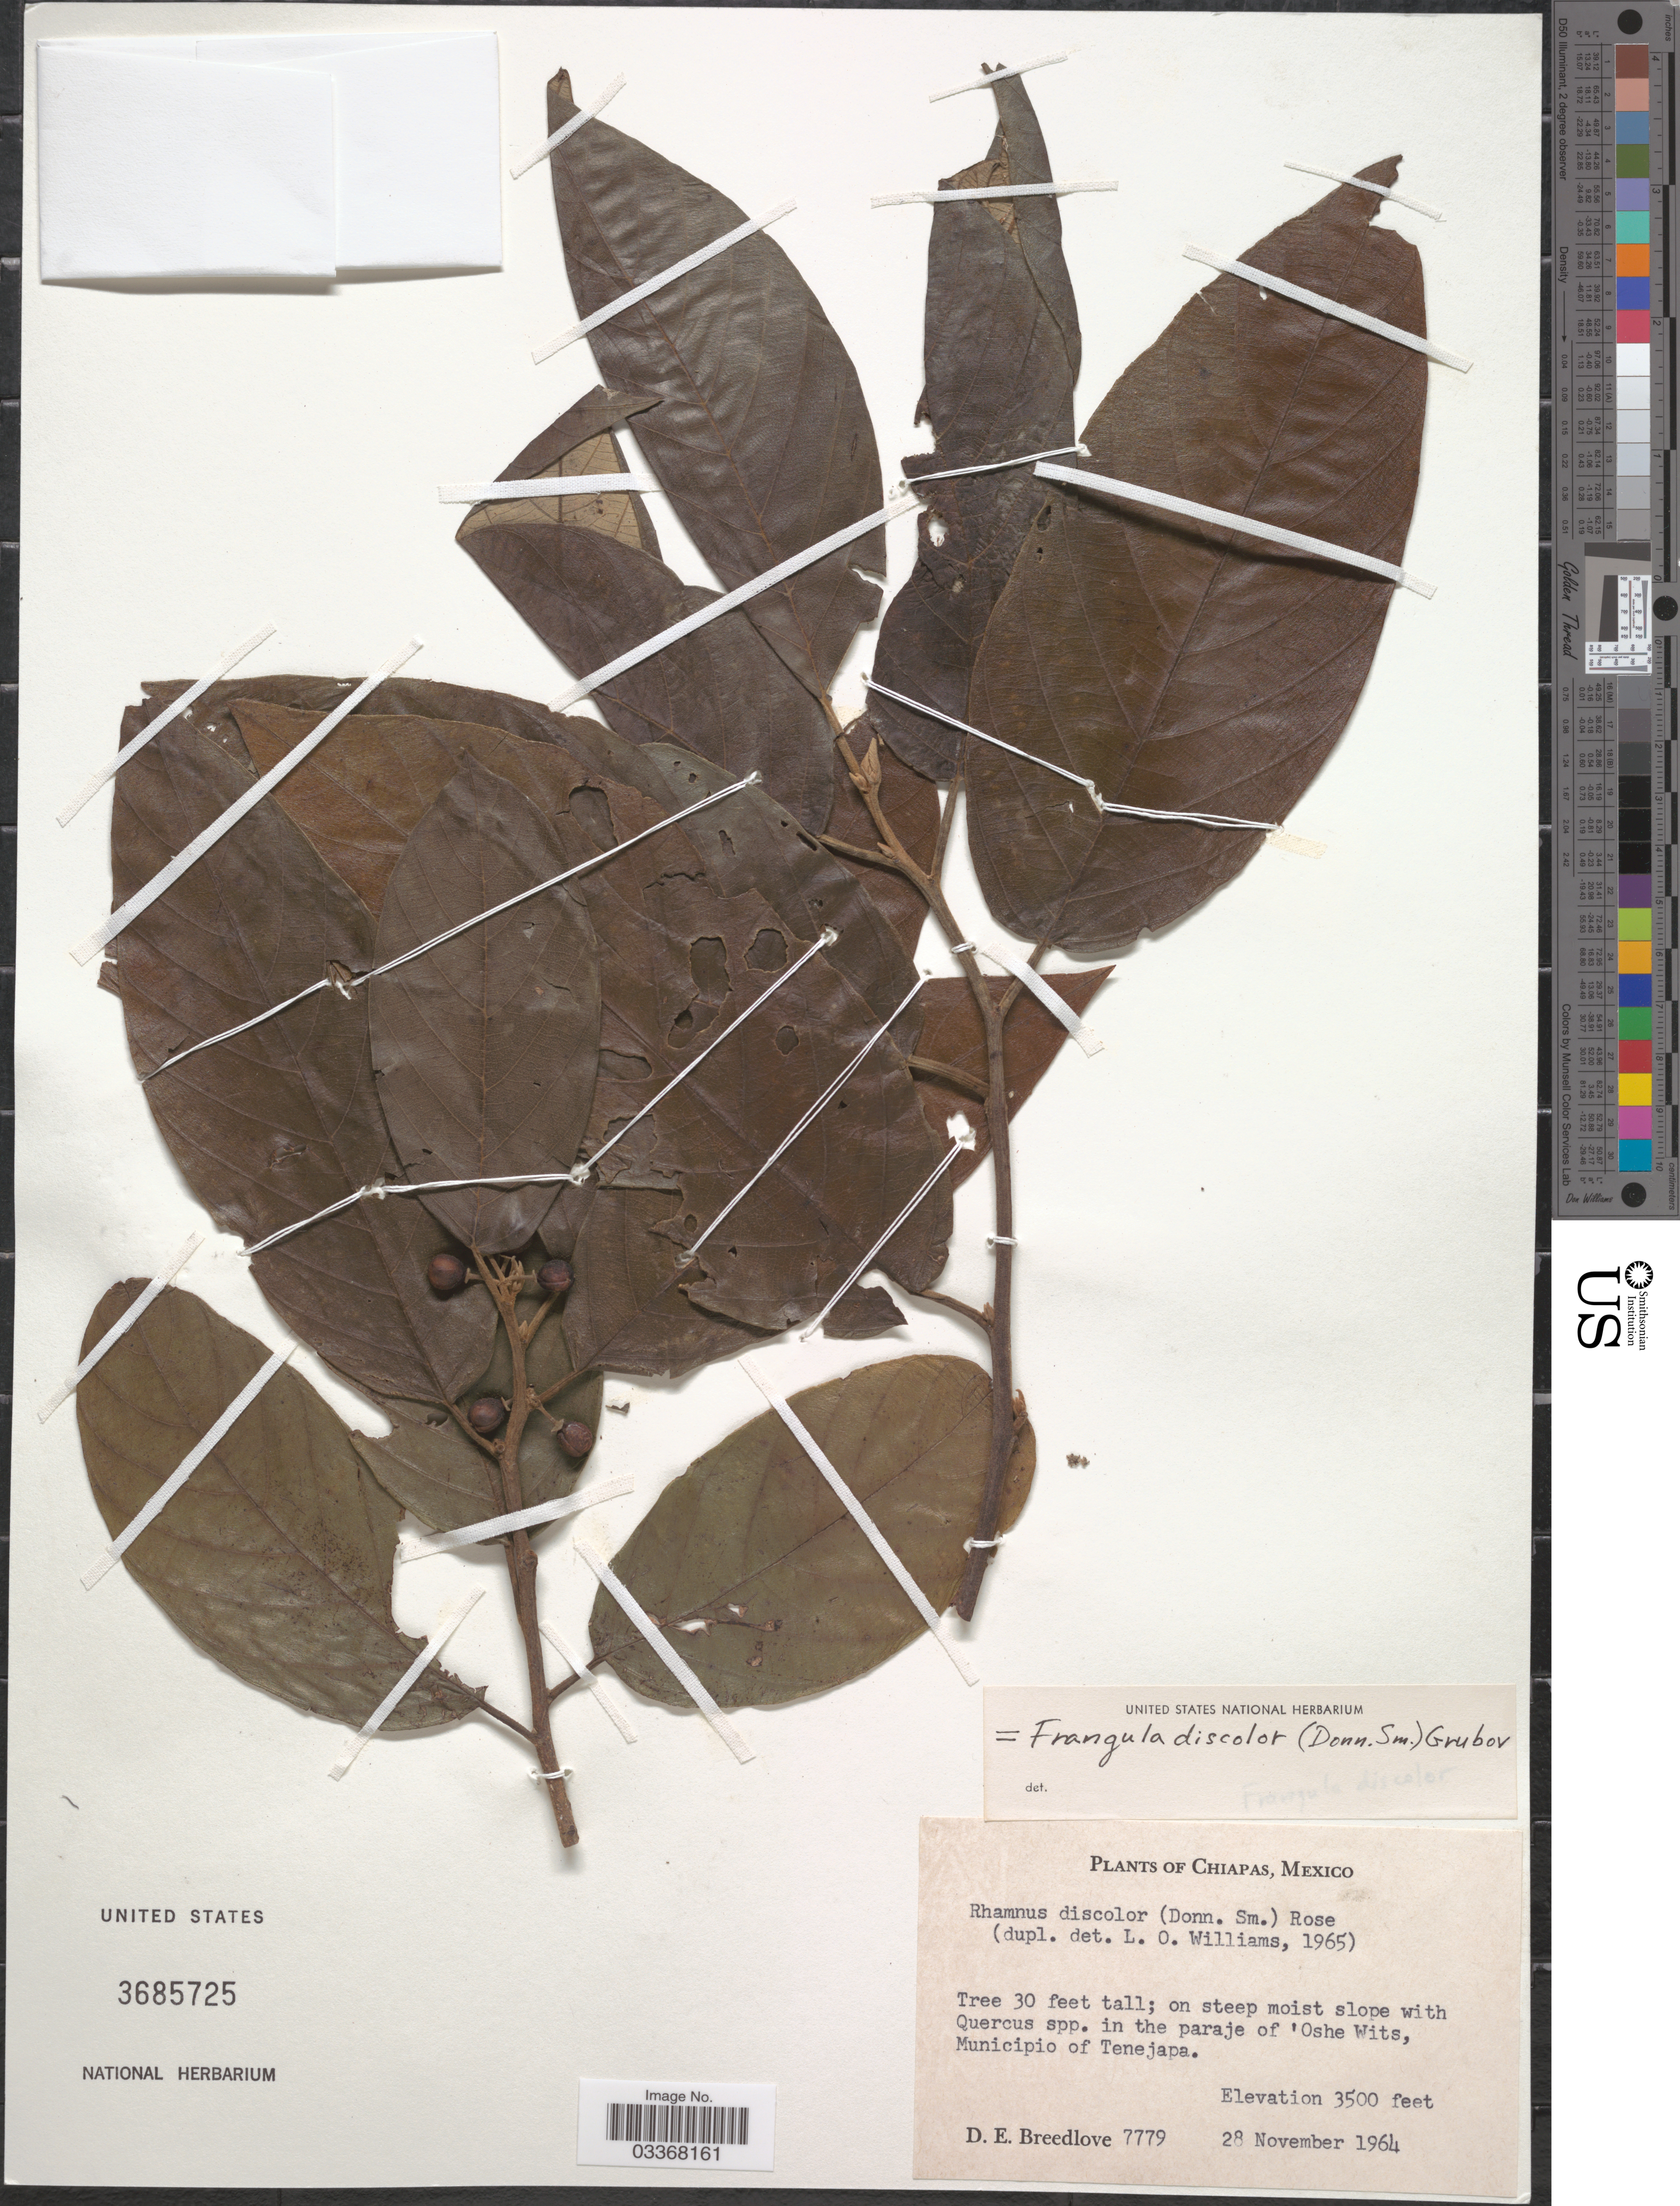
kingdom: Plantae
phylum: Tracheophyta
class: Magnoliopsida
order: Rosales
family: Rhamnaceae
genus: Frangula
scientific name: Frangula discolor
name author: (Donn. Sm.) Grubov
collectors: D. E. Breedlove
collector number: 7779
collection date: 1964-11-28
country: Mexico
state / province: Chiapas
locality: In the paraje of 'Oshe Wits, Municipio of Tenejapa.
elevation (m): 1067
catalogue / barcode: US 3685725